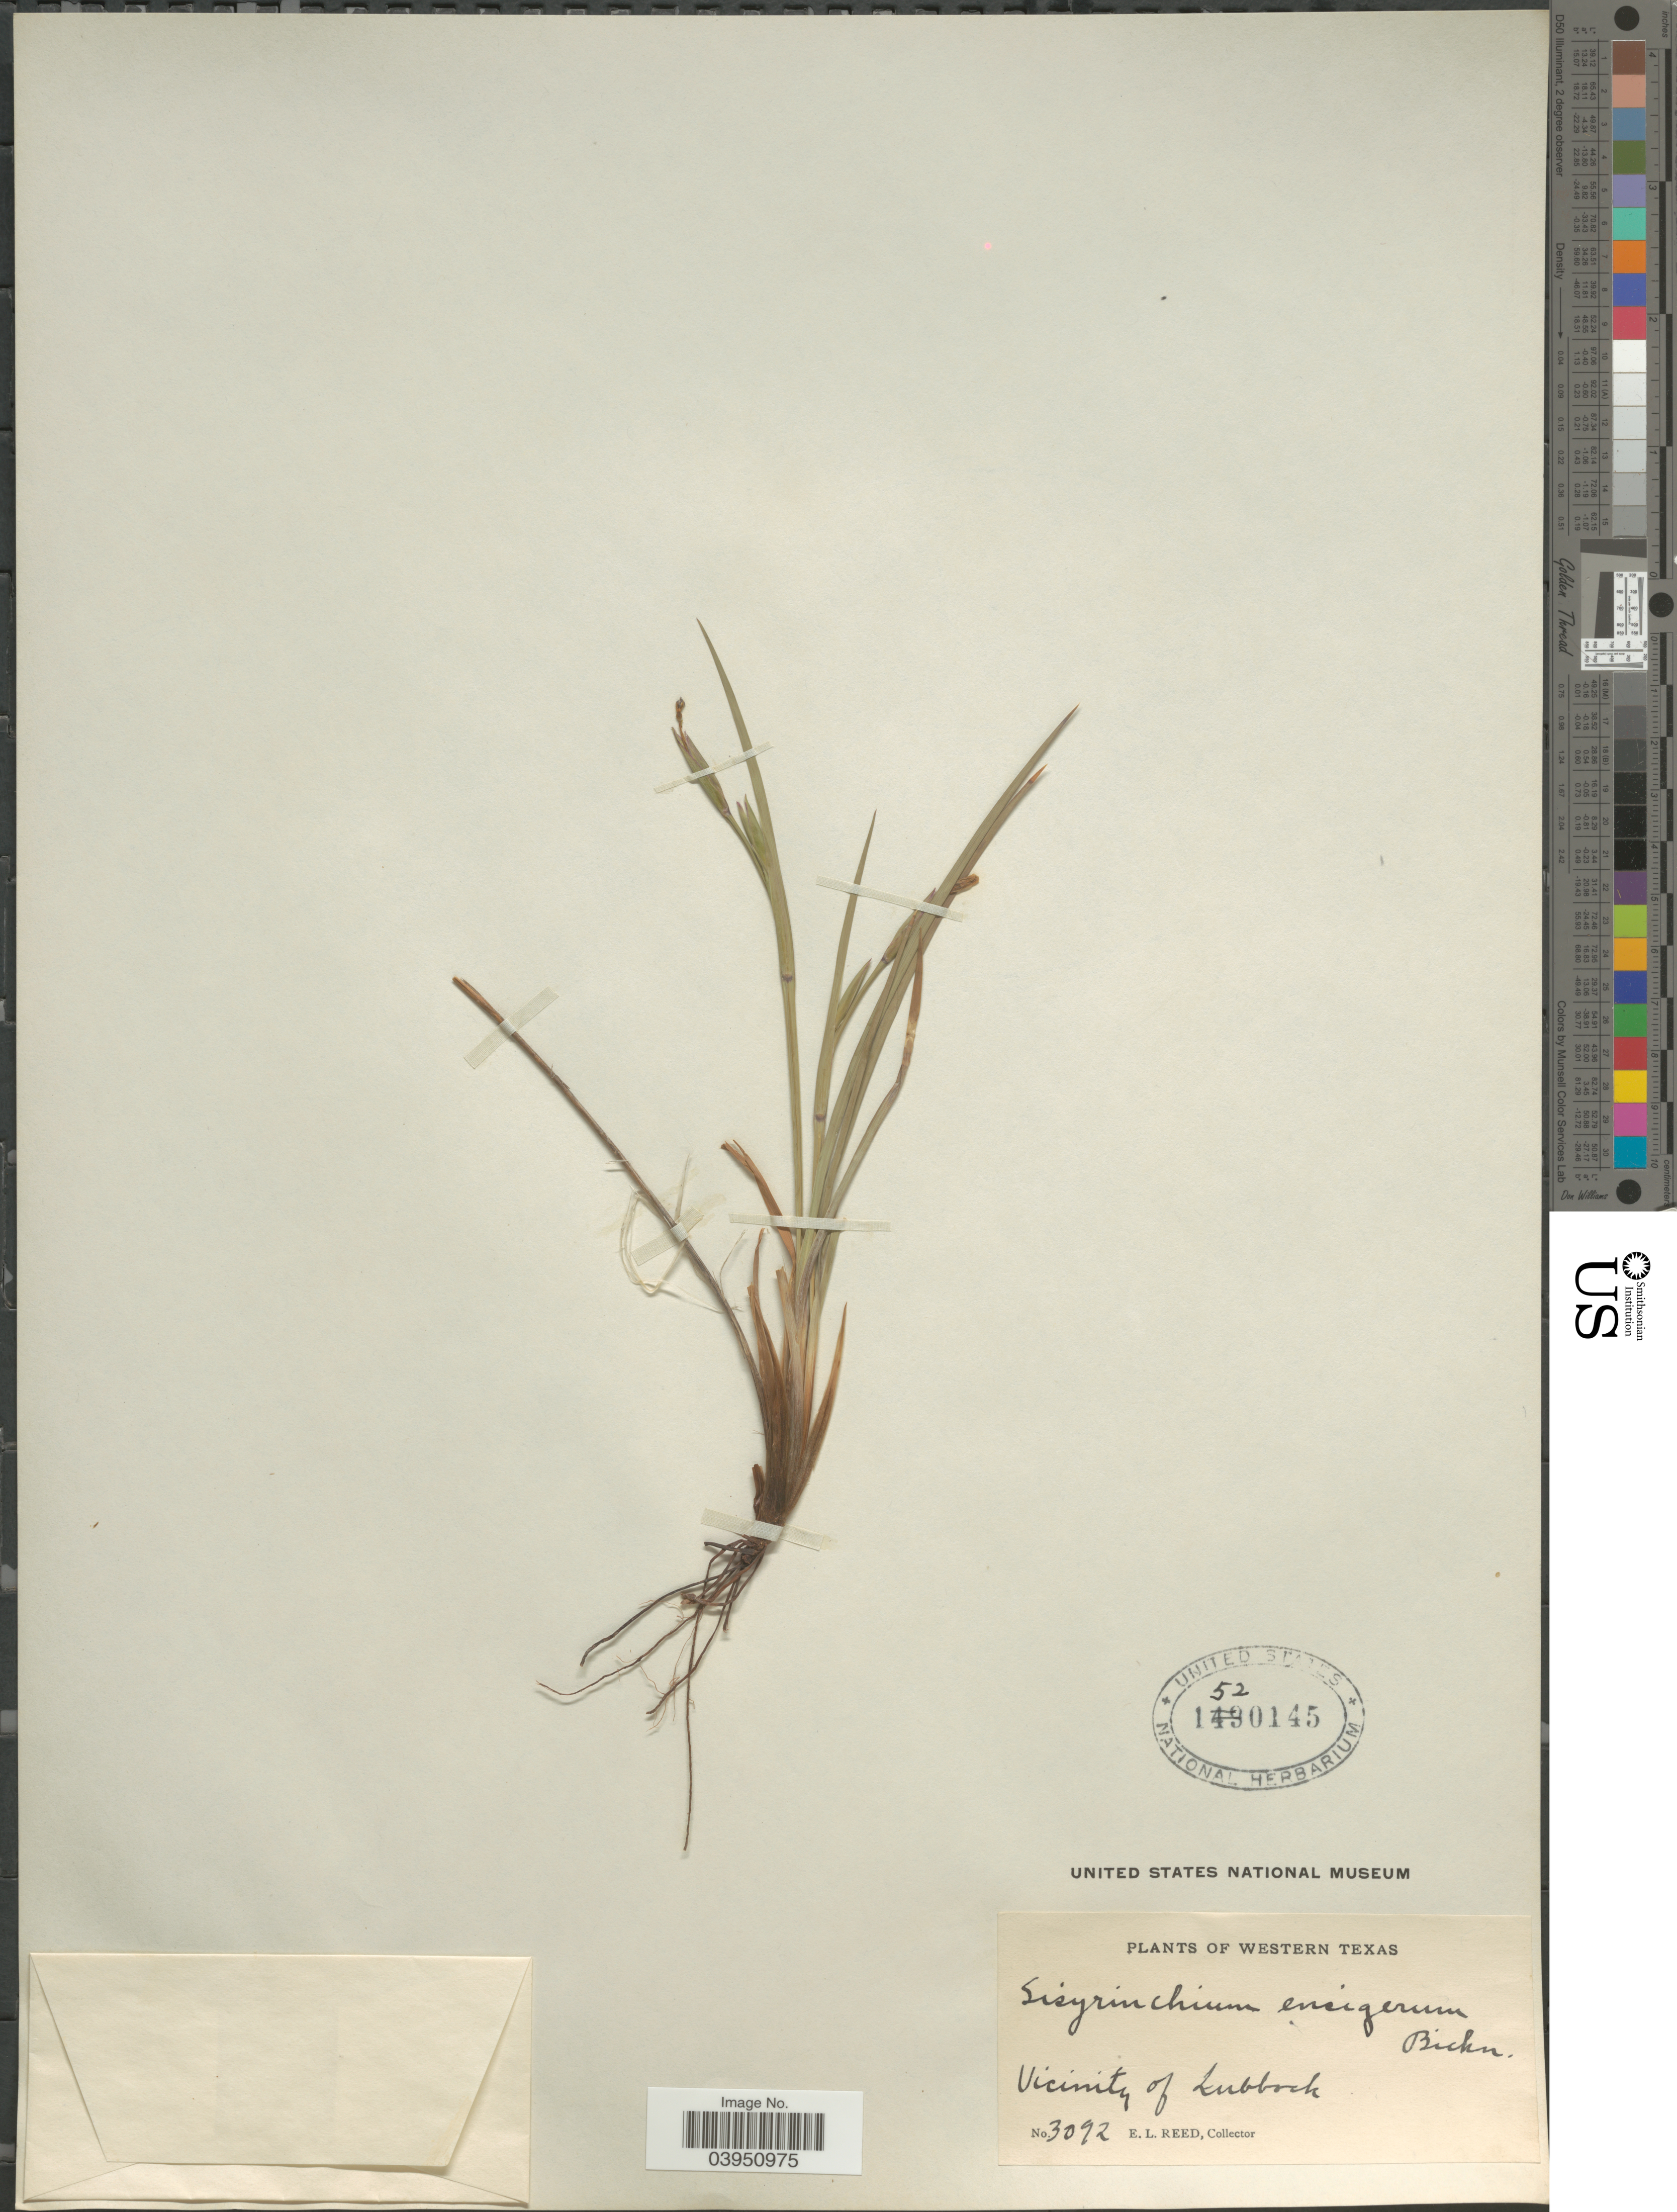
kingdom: Plantae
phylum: Tracheophyta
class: Liliopsida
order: Asparagales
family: Iridaceae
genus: Sisyrinchium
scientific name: Sisyrinchium ensigerum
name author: E.P. Bicknell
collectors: E. Reed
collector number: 3092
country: United States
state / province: Texas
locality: Western Texas. Vicinity of Lubbock.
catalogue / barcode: US 1520145